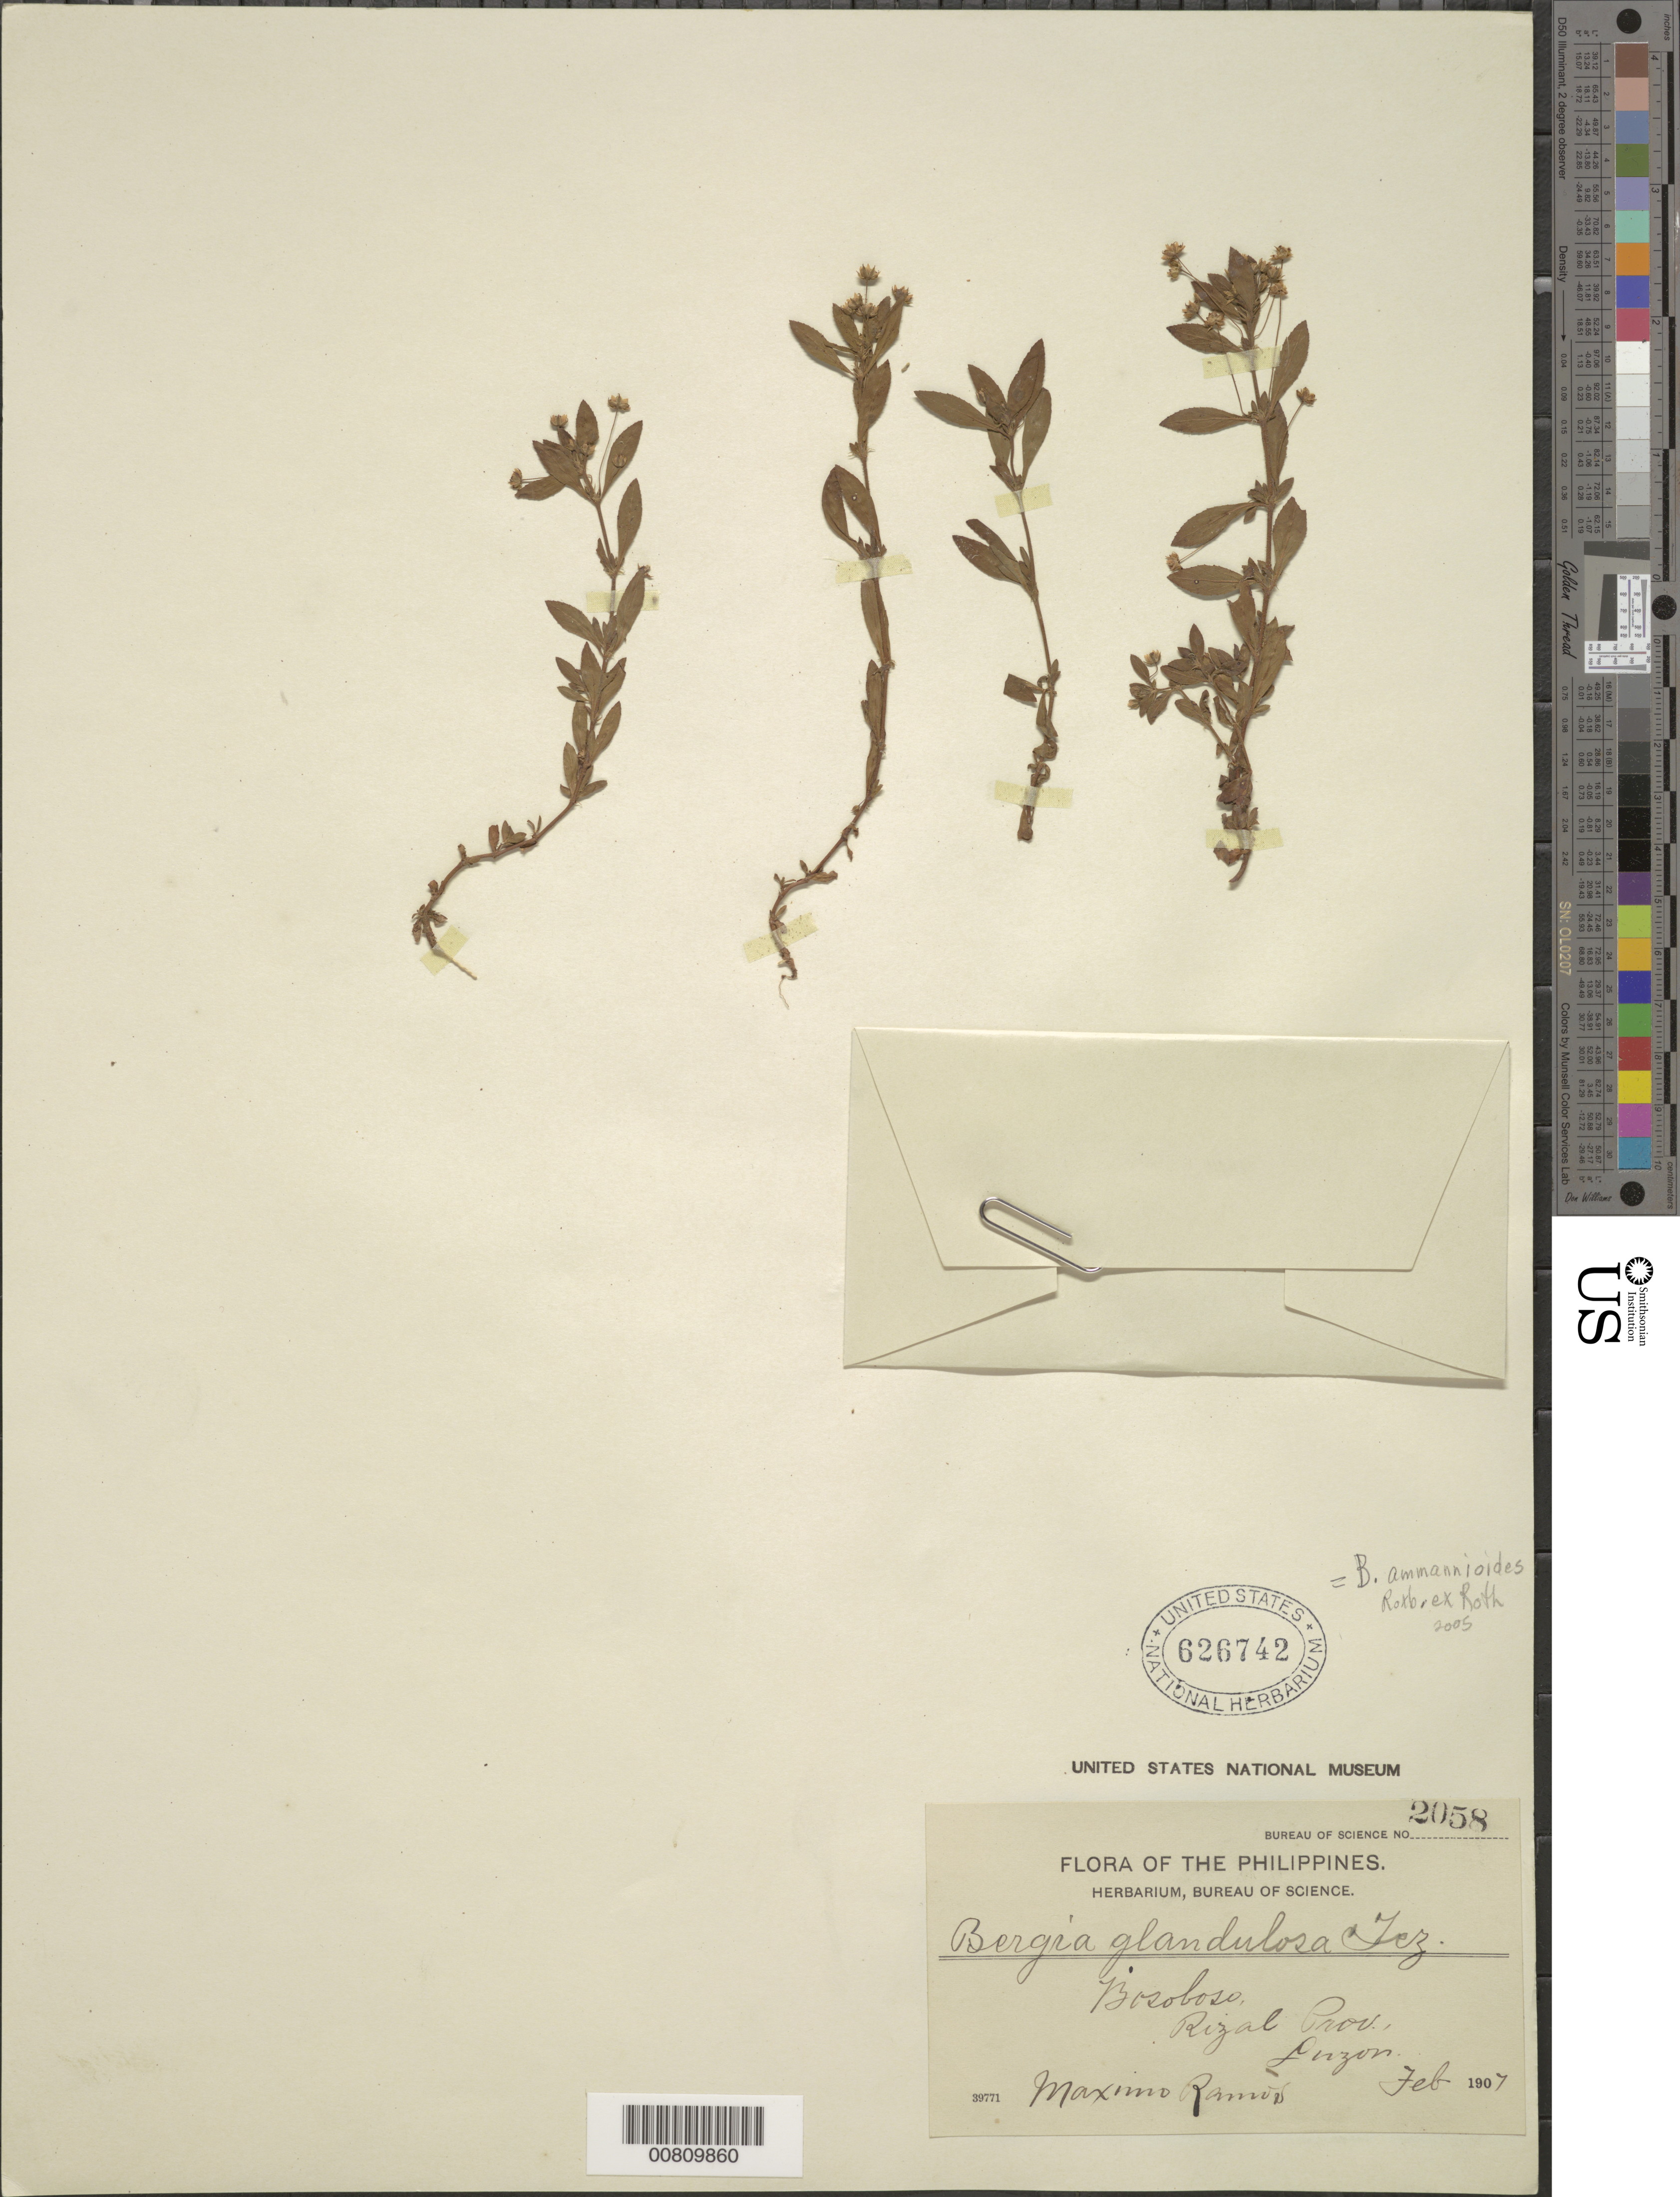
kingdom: Plantae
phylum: Tracheophyta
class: Magnoliopsida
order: Malpighiales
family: Elatinaceae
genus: Bergia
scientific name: Bergia ammannioides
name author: Roxb.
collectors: M. Ramos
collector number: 2058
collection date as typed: Feb 1907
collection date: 1907-02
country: Philippines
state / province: Calabarzon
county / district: Rizal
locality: Luzon.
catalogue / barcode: US 626742